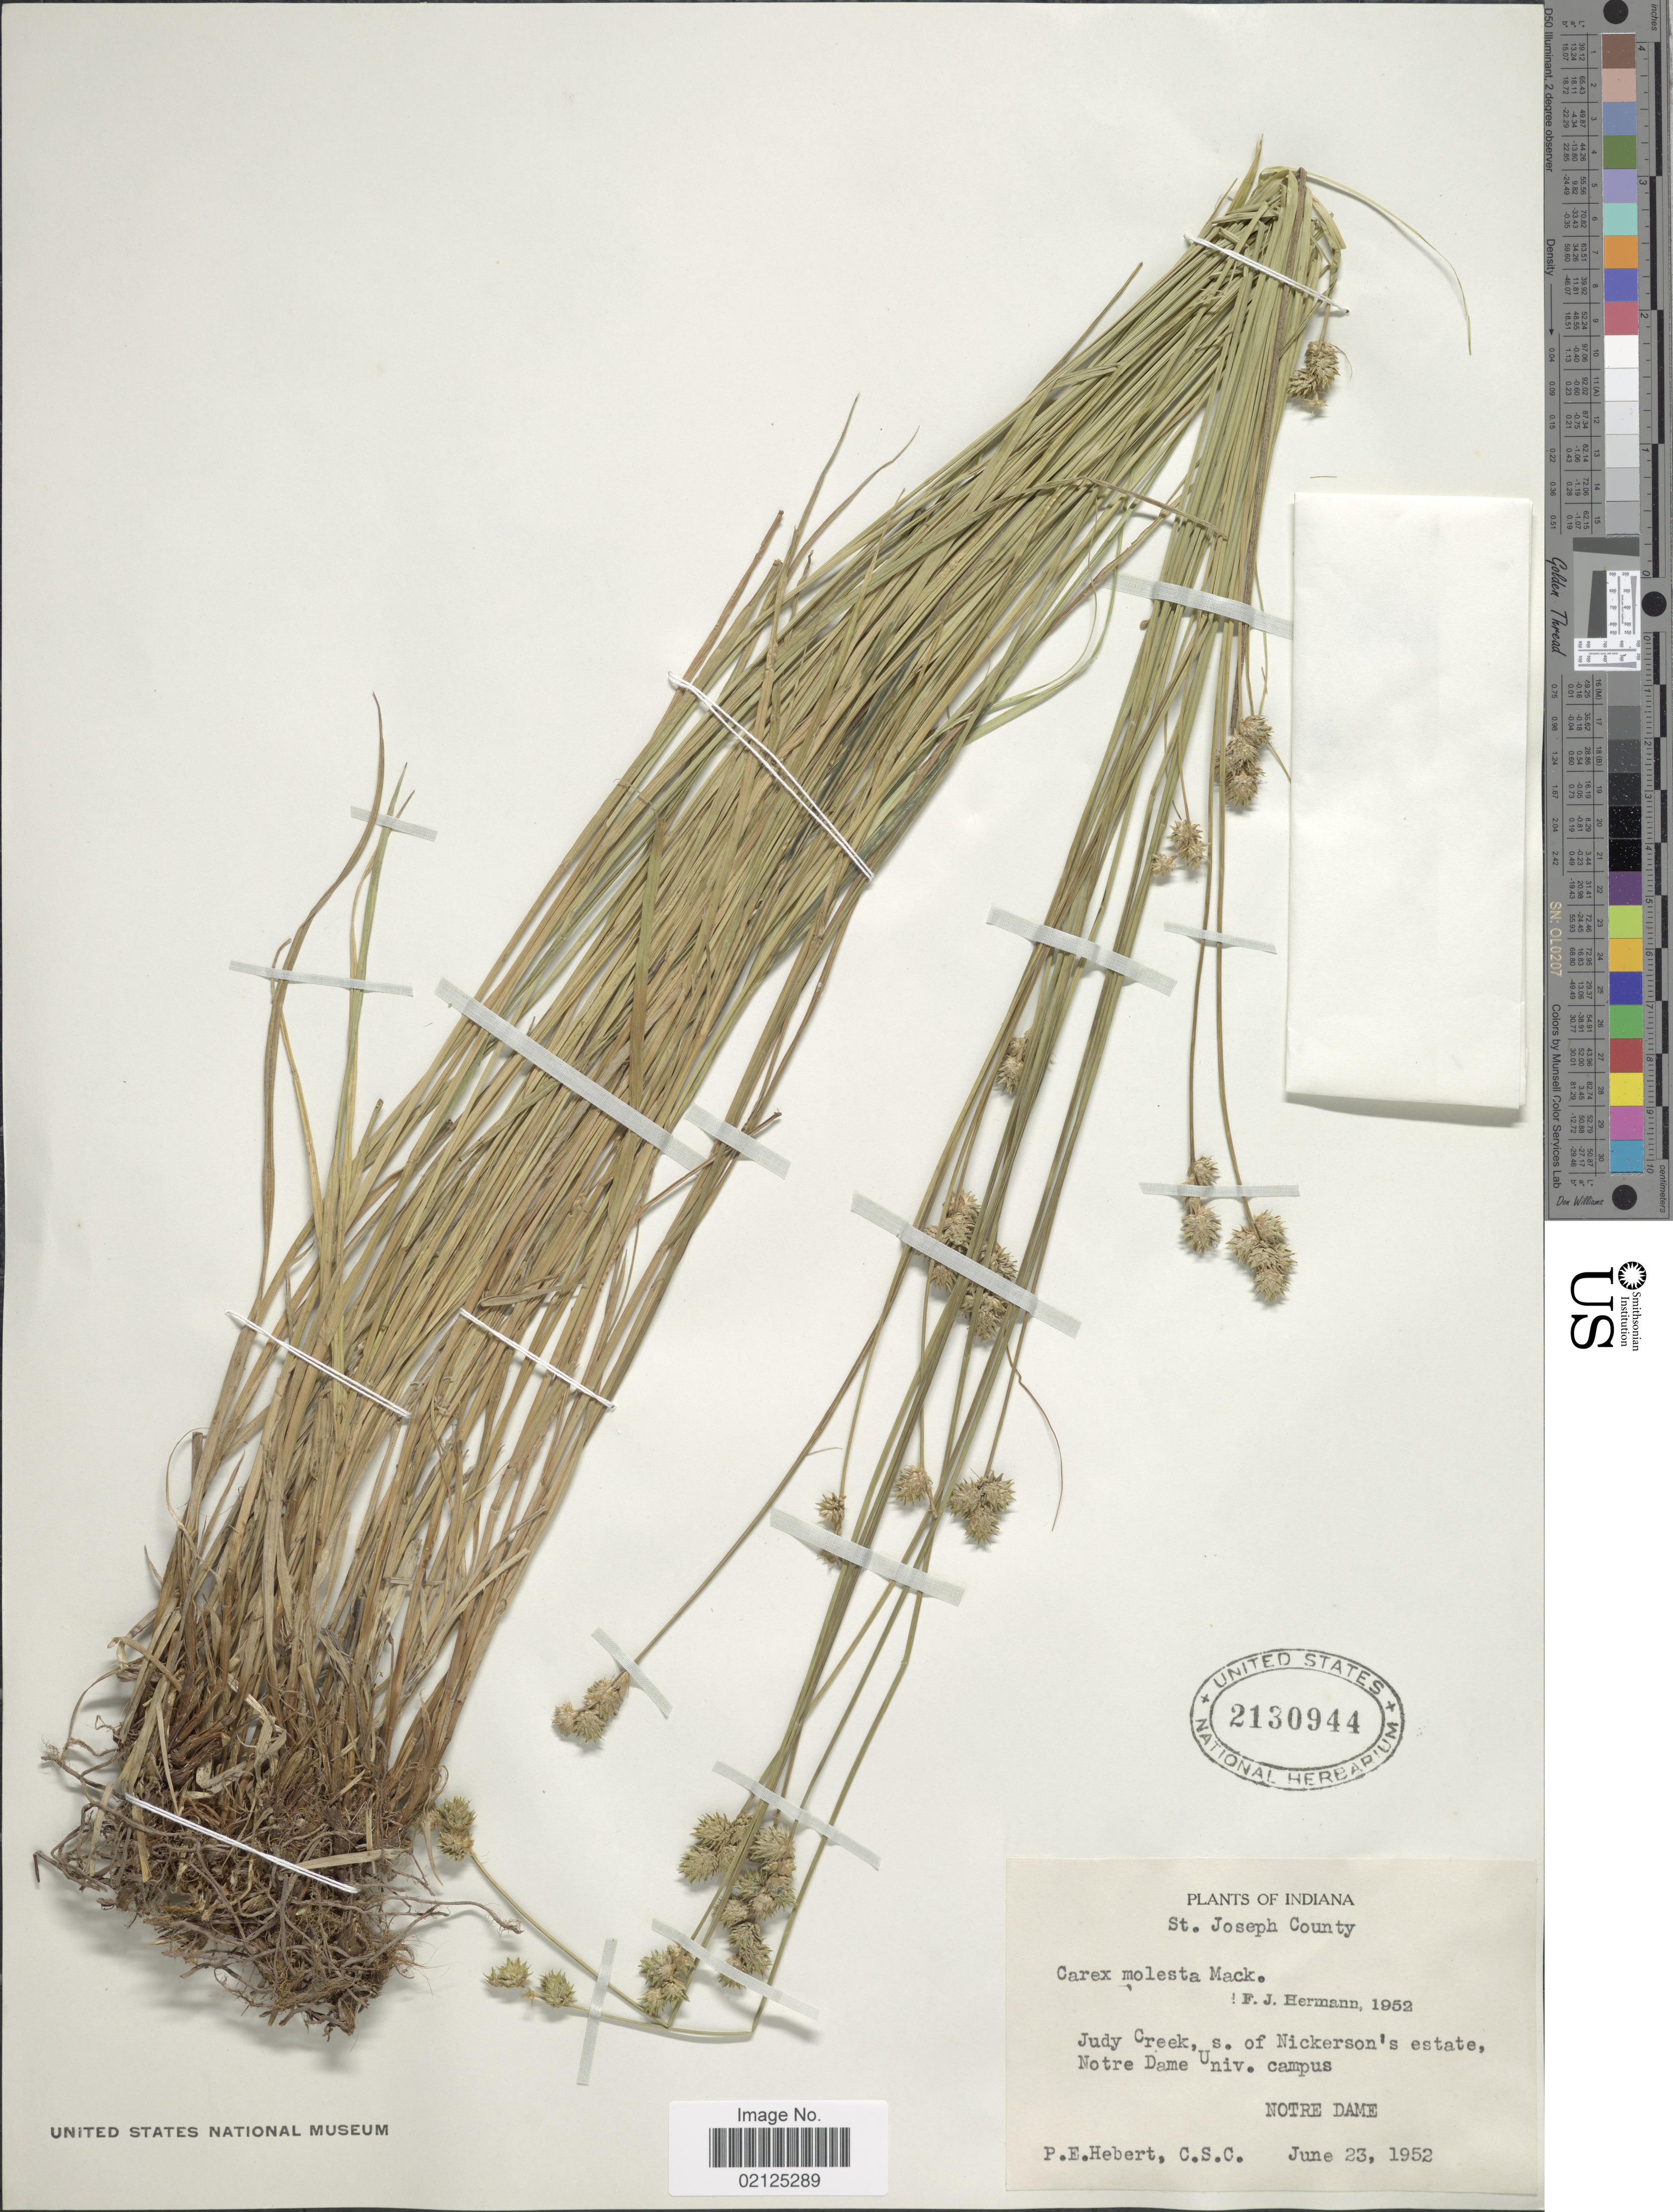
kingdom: Plantae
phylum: Tracheophyta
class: Liliopsida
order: Poales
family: Cyperaceae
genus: Carex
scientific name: Carex molesta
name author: Mack.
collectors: P. Hebert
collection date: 1952-06-23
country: United States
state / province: Indiana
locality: St Joseph County, Judy Creek, s. of Nickerson's estate, Notre Dame Univ. campu, Notre Dam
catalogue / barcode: US 2130944